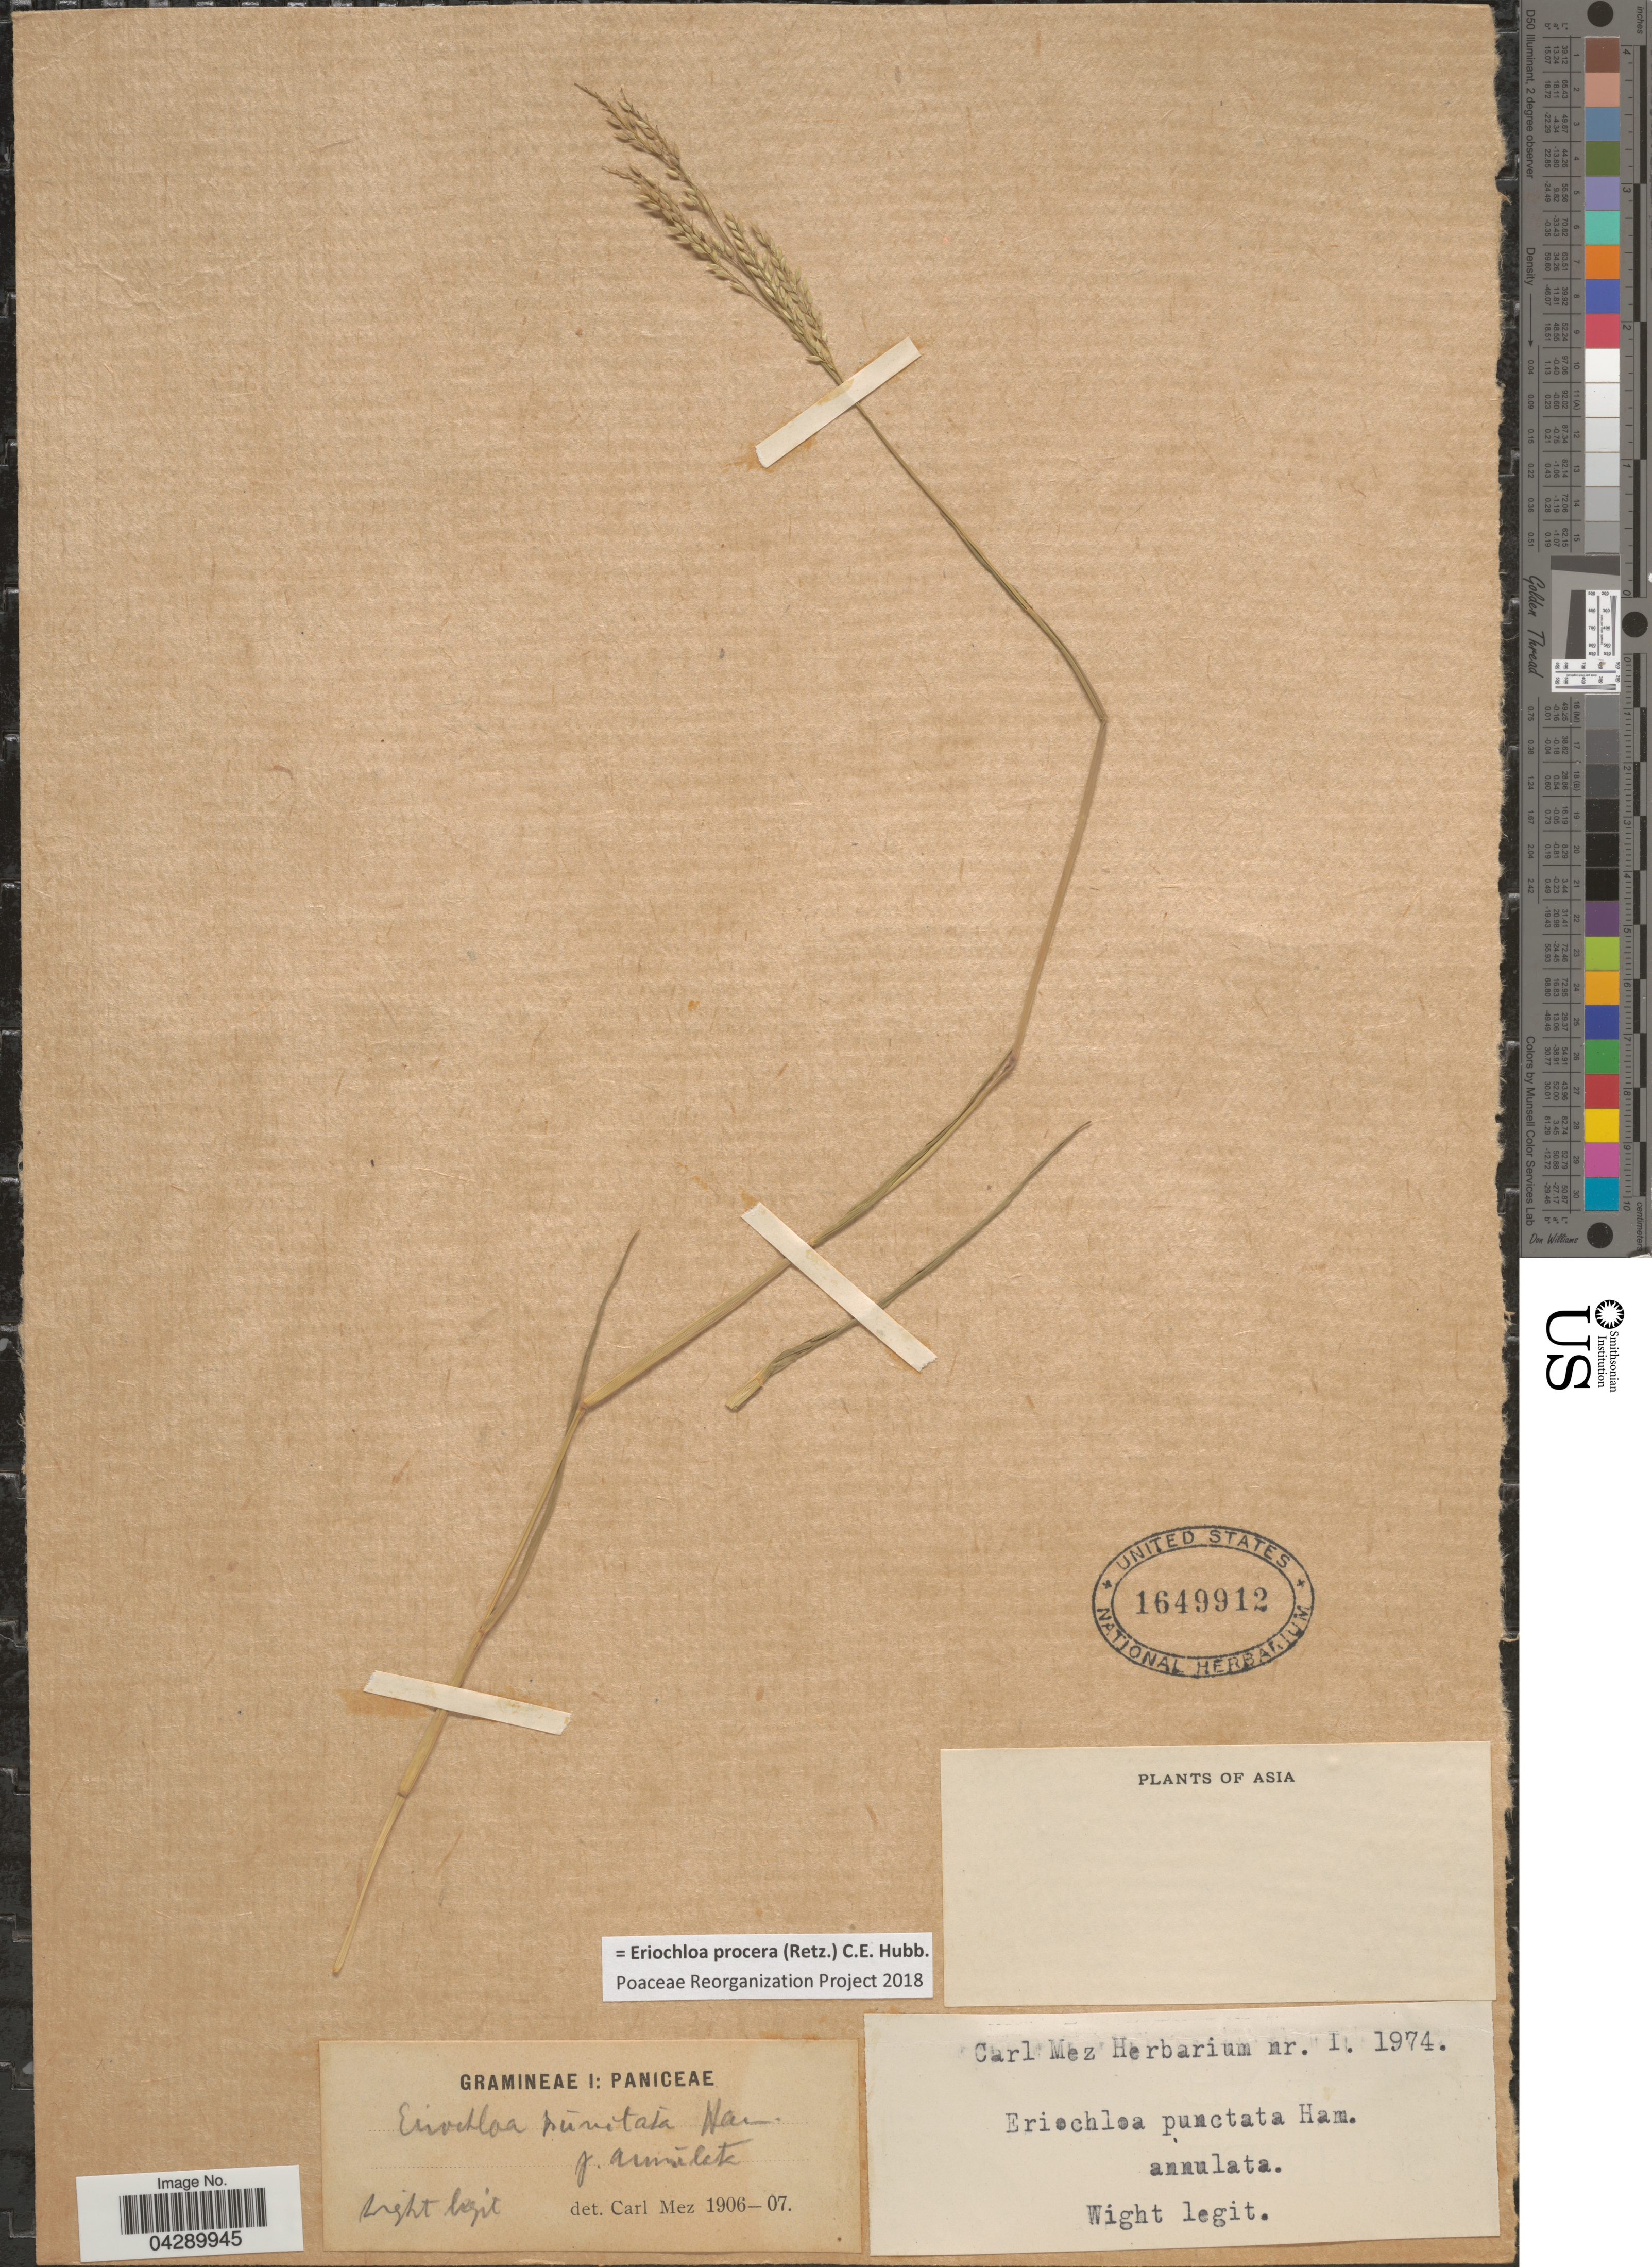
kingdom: Plantae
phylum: Tracheophyta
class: Liliopsida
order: Poales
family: Poaceae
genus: Eriochloa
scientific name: Eriochloa procera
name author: (Retz.) C.E. Hubb.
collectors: -- Wight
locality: Asia.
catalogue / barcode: US 1649912